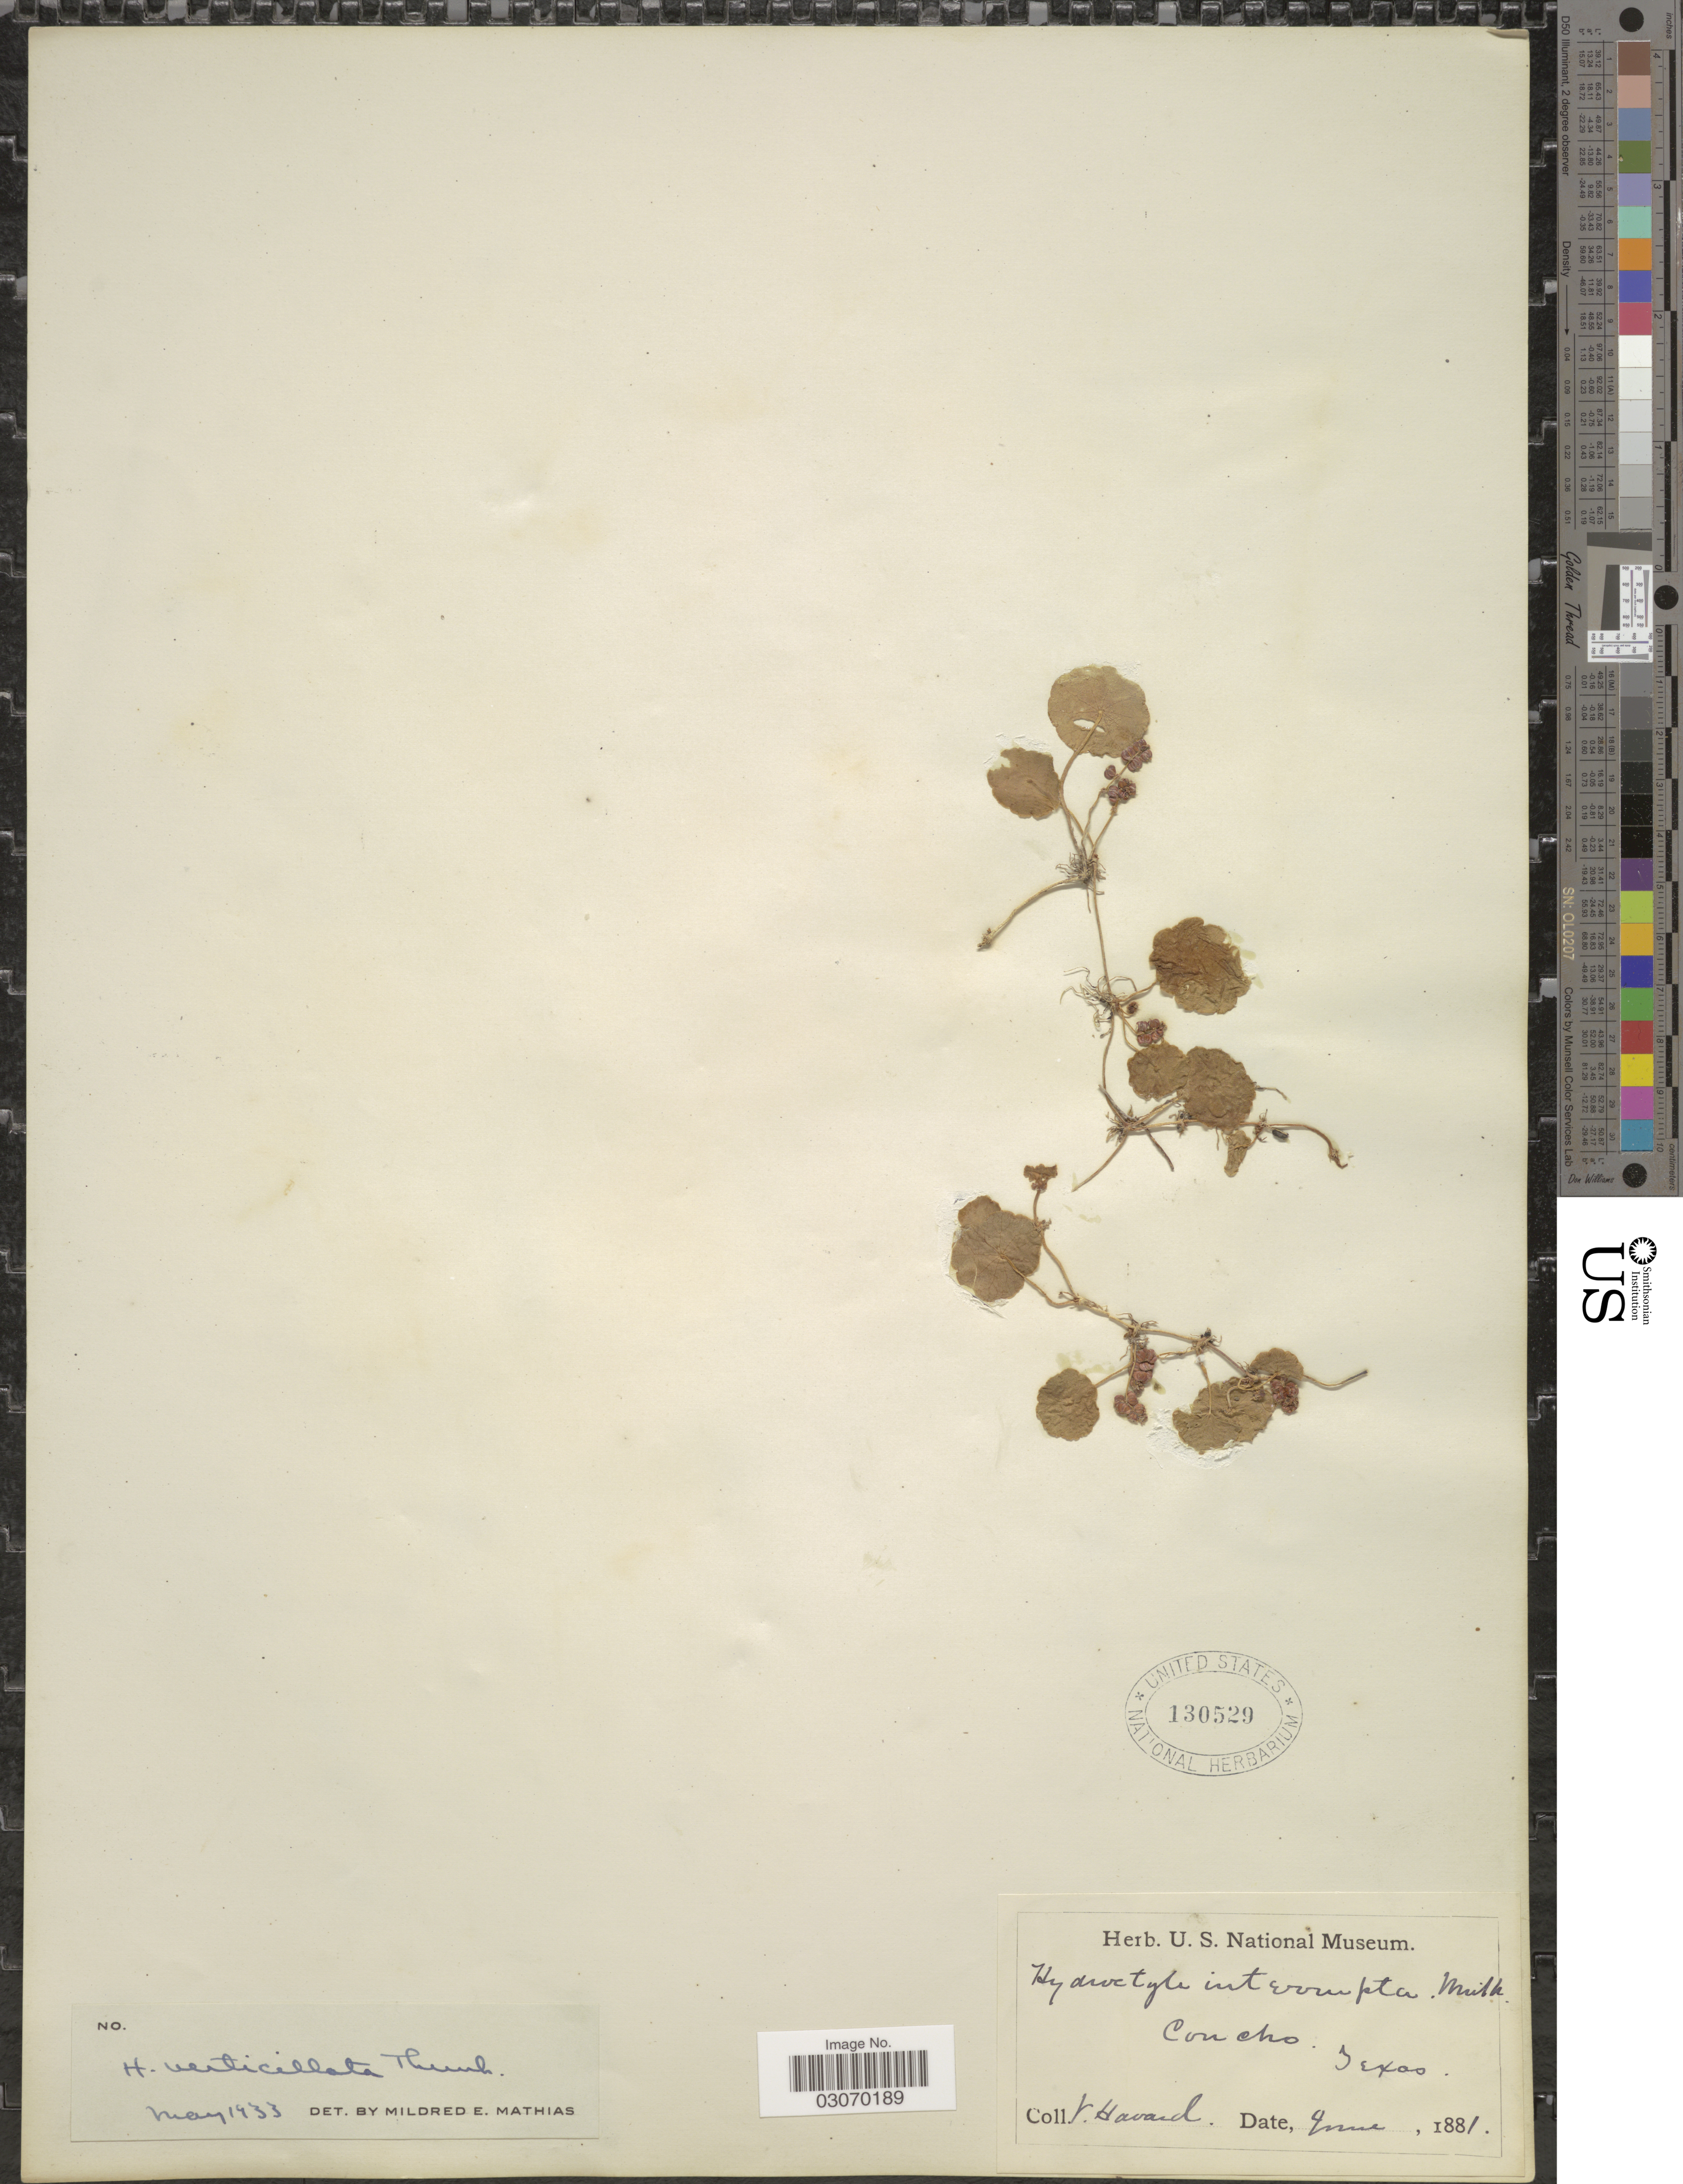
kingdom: Plantae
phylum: Tracheophyta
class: Magnoliopsida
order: Apiales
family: Araliaceae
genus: Hydrocotyle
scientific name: Hydrocotyle verticillata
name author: Thunb.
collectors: V. Havard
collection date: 1881-06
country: United States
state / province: Texas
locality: Concho.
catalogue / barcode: US 130529